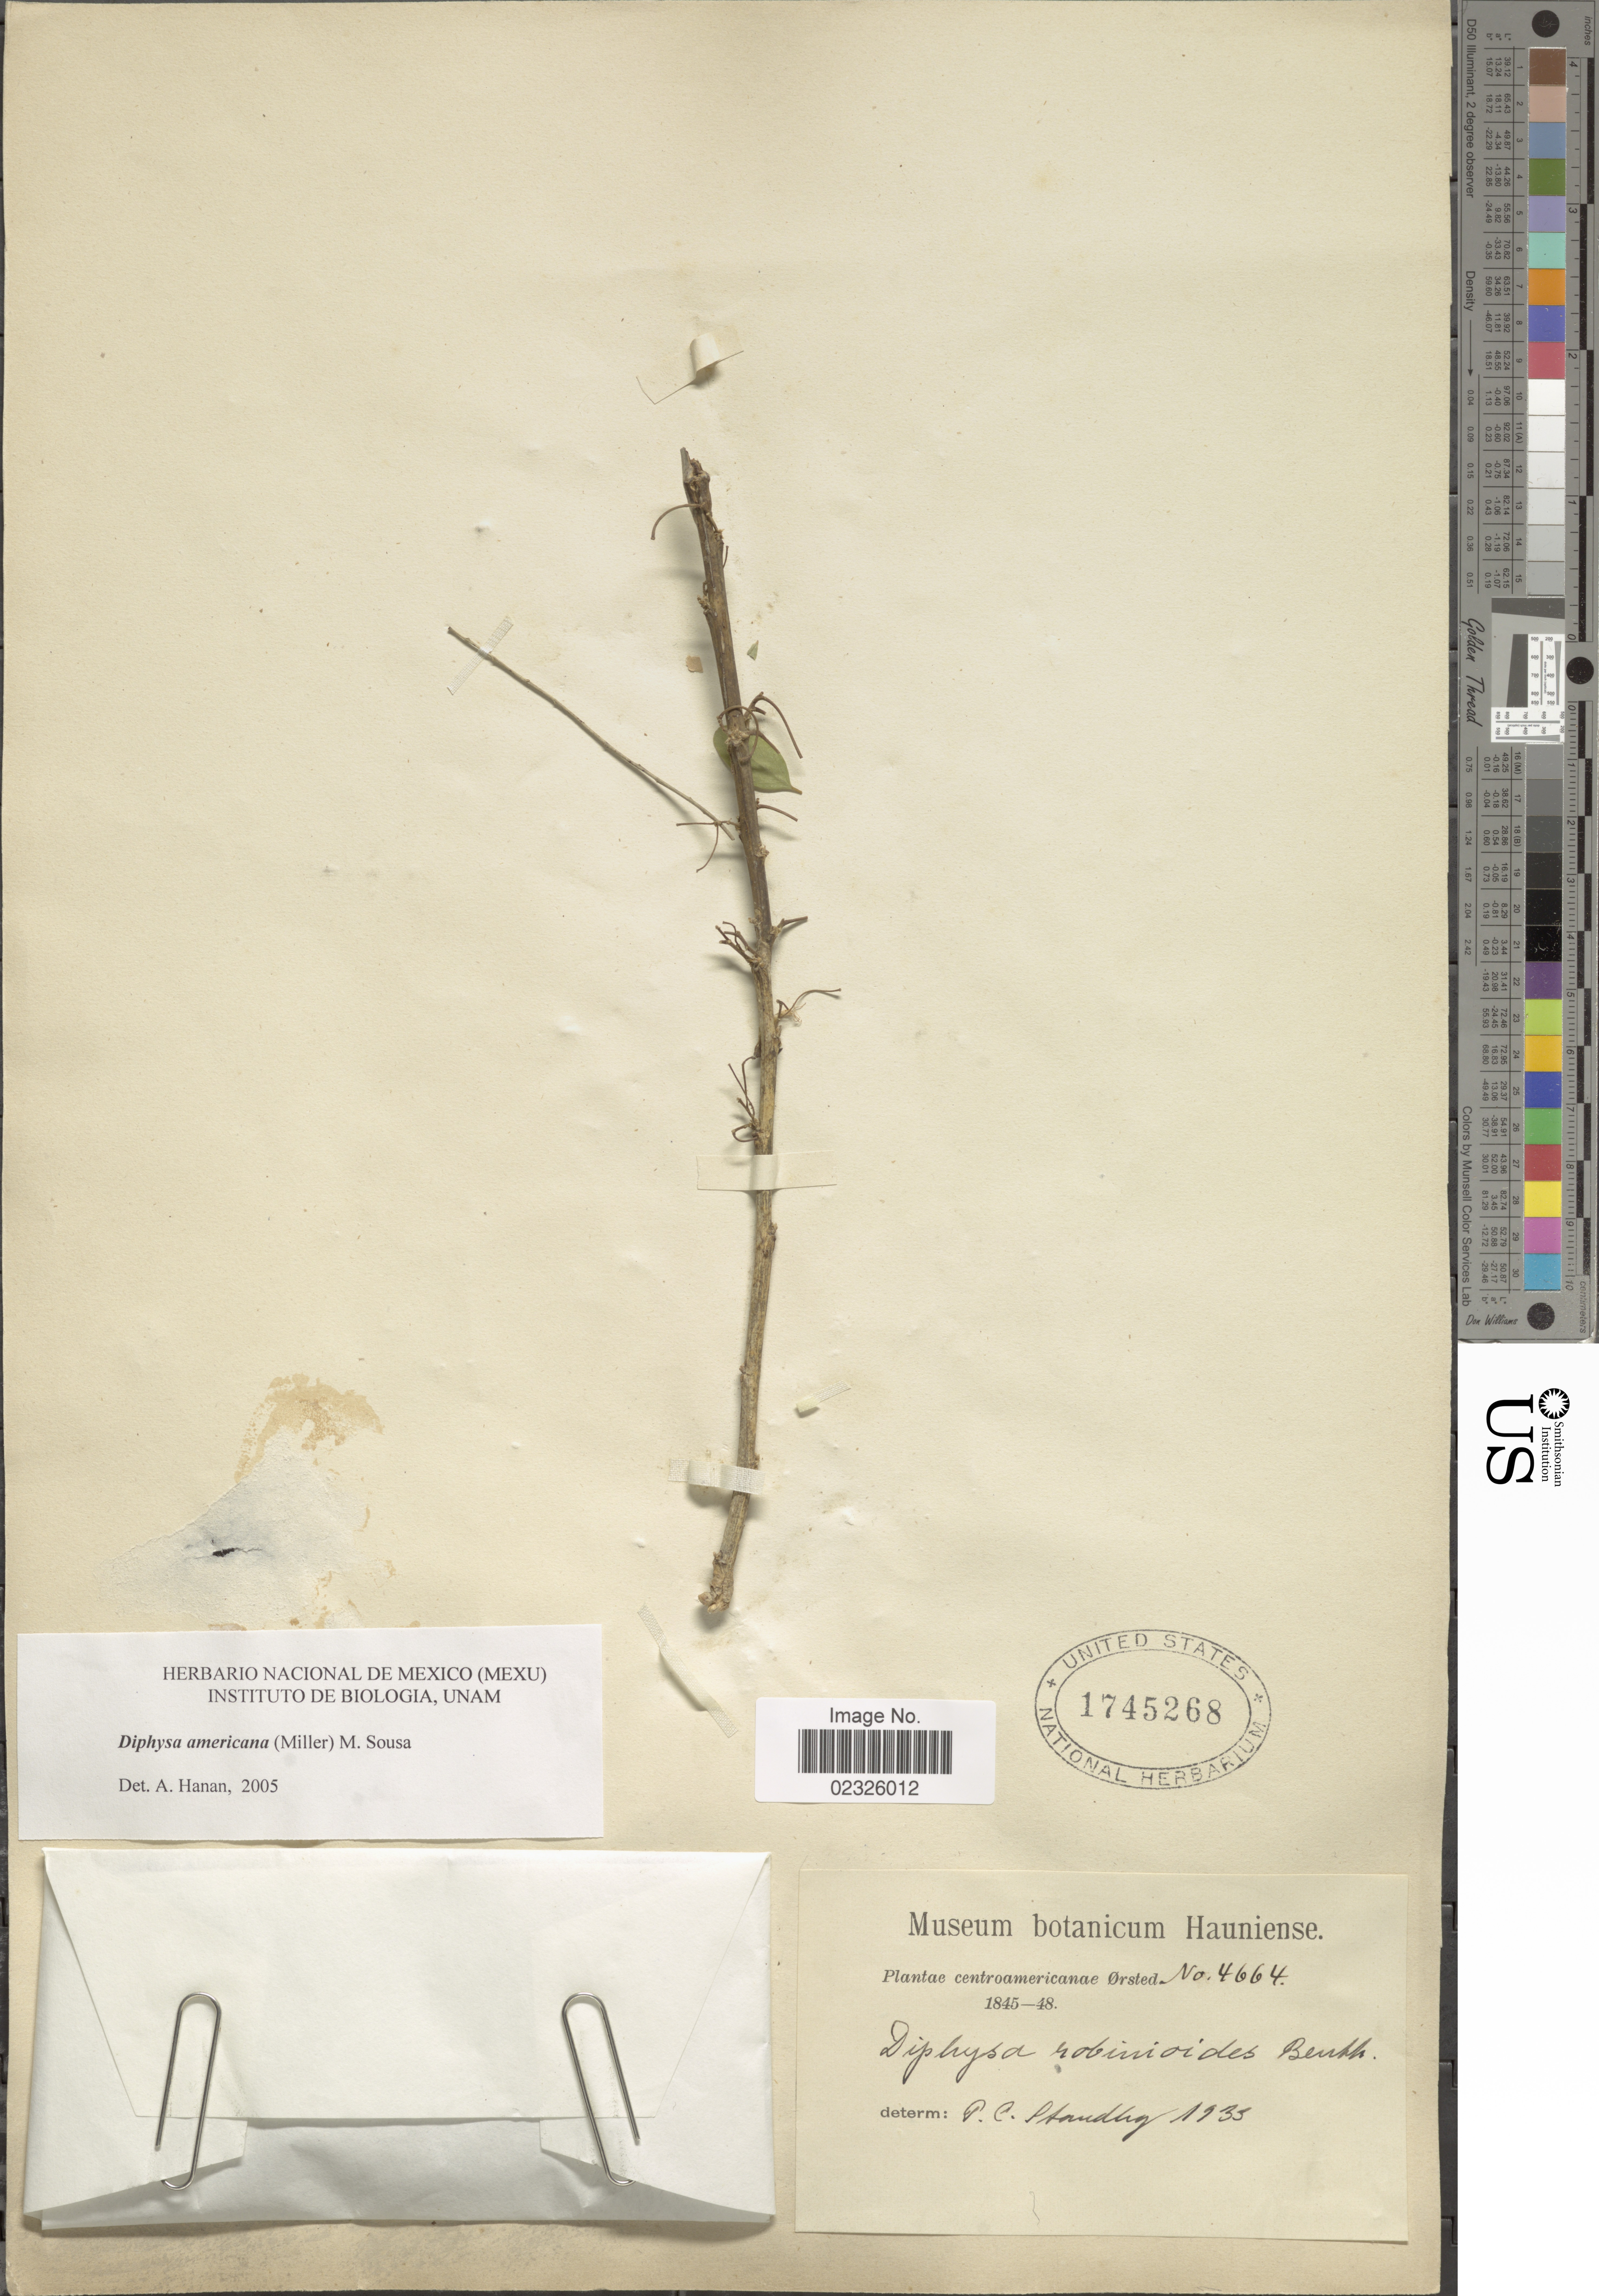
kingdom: Plantae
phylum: Tracheophyta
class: Magnoliopsida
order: Fabales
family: Fabaceae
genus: Diphysa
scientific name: Diphysa americana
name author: (Mill.) M. Sousa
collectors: Ørsted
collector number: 4664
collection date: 1845/1848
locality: Centroamericanae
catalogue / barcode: US 1745268